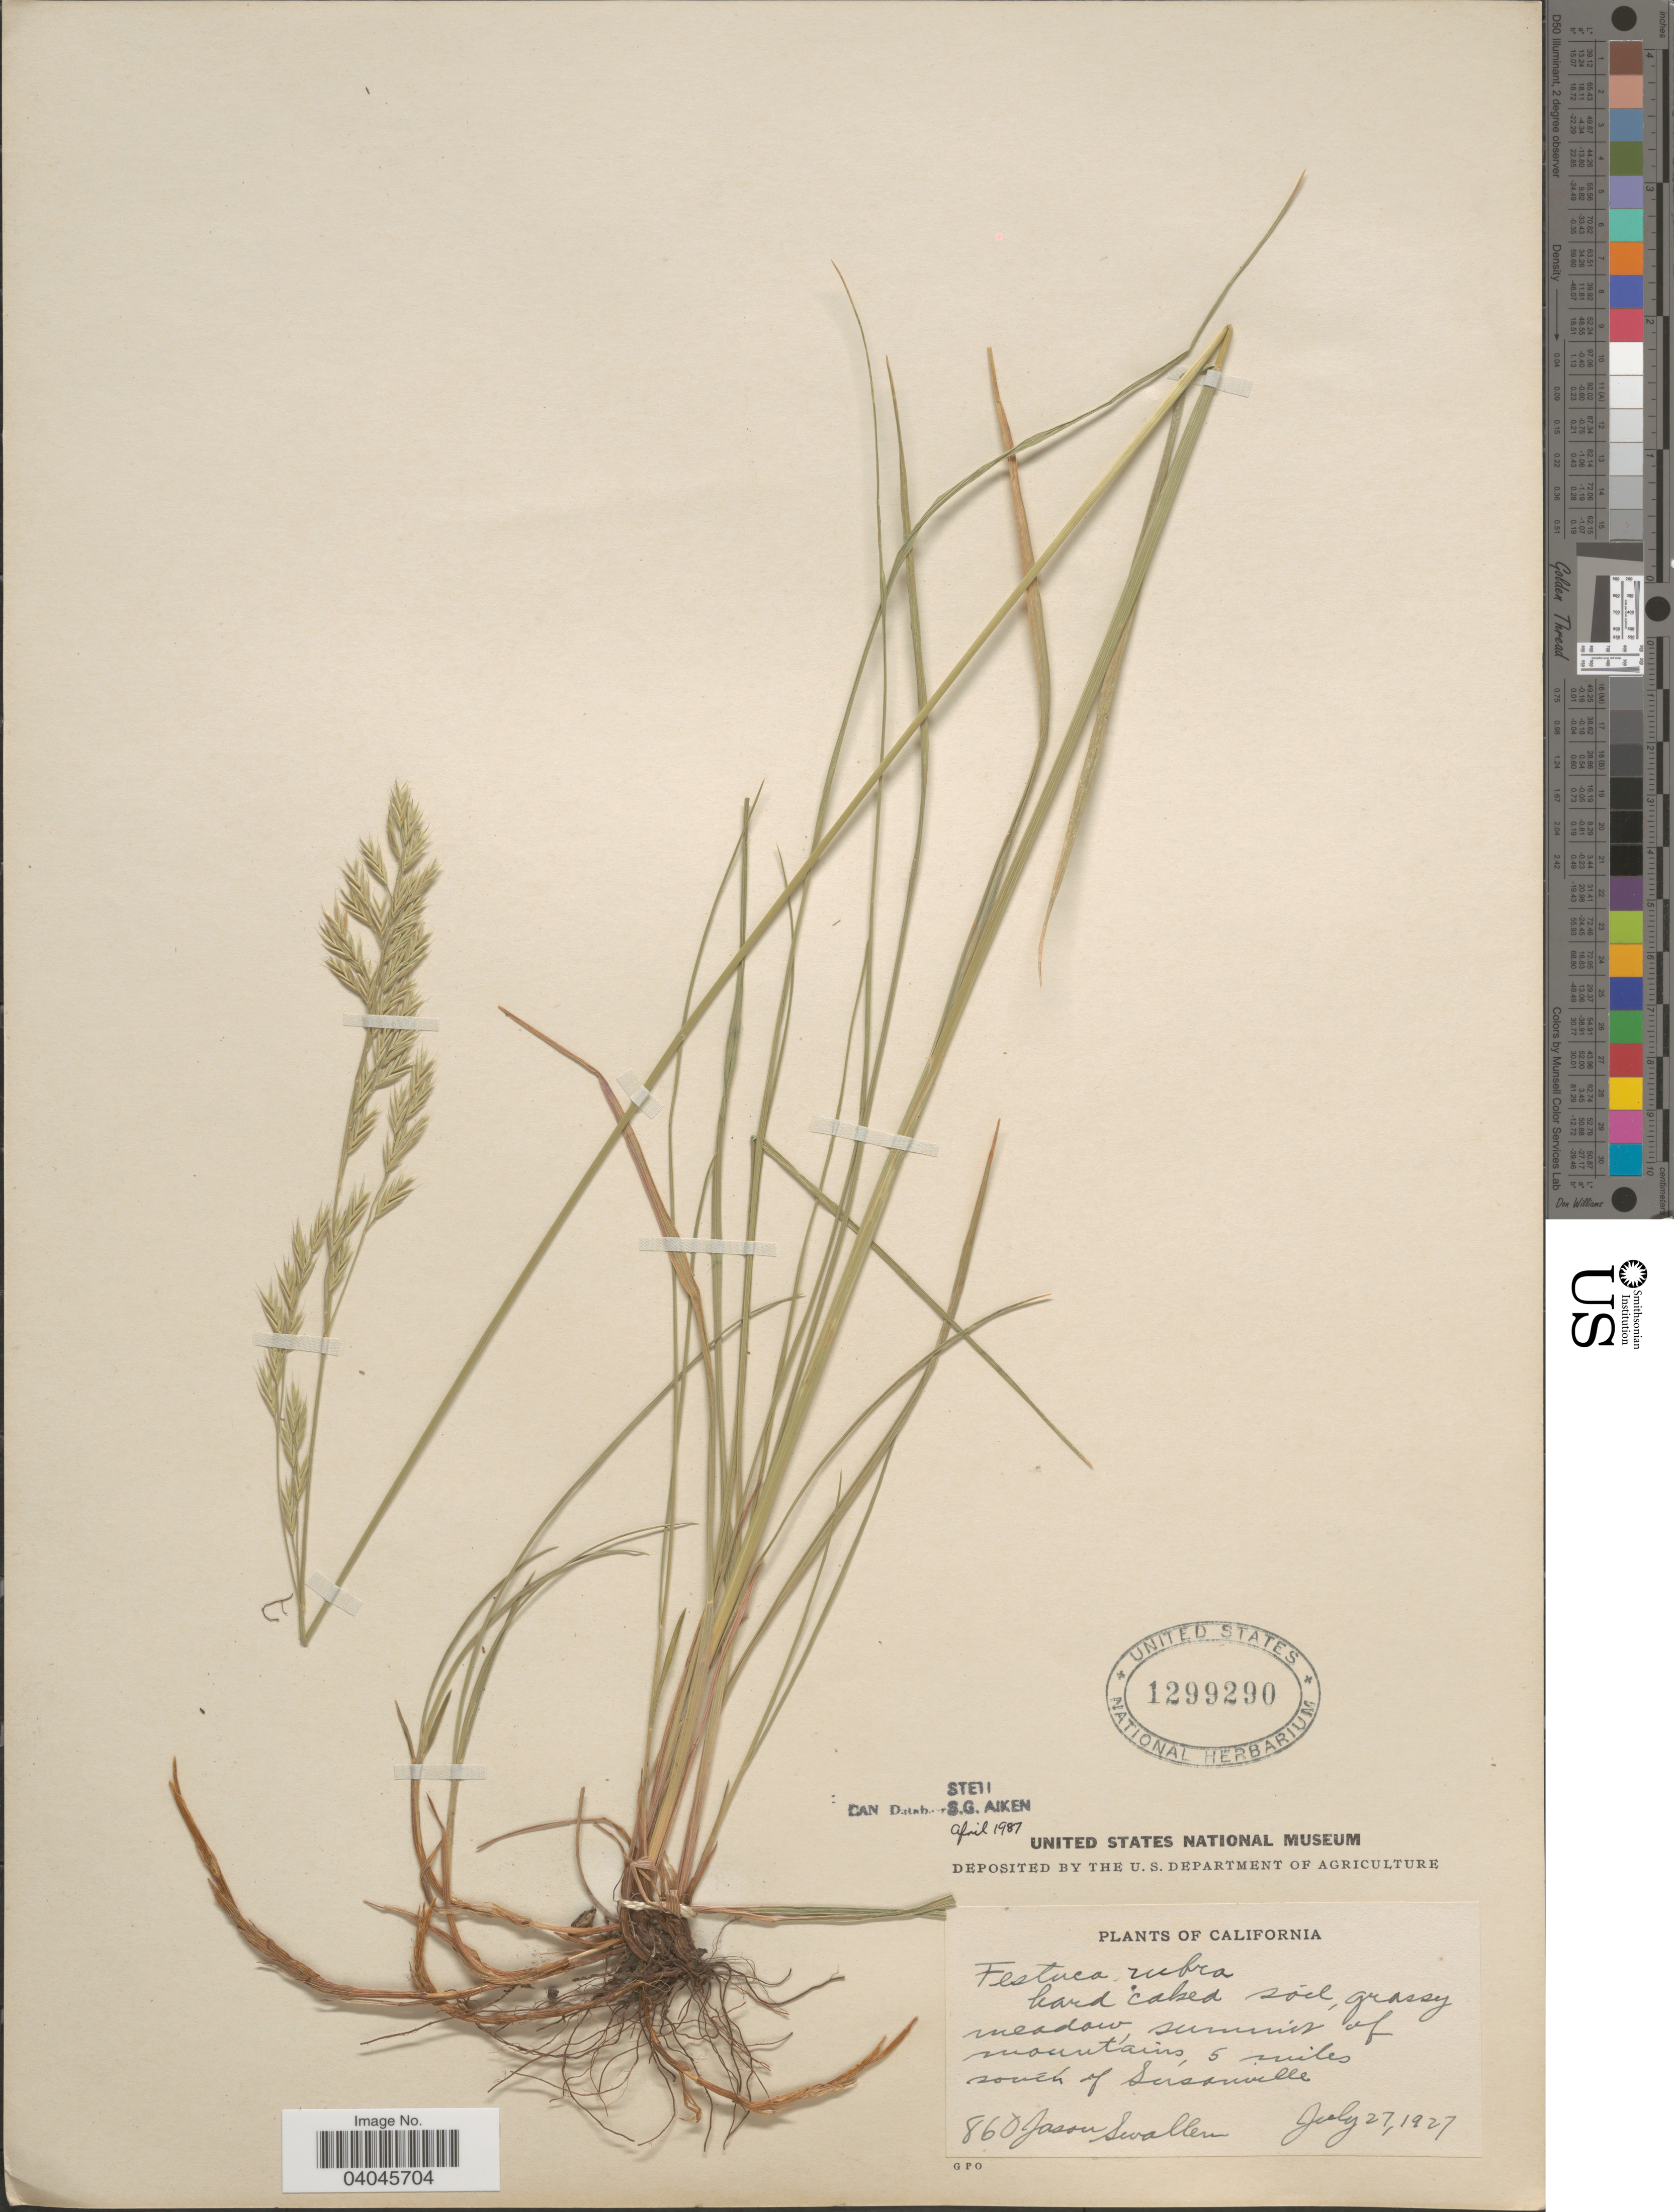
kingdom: Plantae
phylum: Tracheophyta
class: Liliopsida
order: Poales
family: Poaceae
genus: Festuca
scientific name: Festuca rubra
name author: L.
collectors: J. R. Swallen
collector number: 860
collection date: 1927-07-27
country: United States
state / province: California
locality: Summit of mountains, 5 miles south of Susanville.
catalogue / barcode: US 1299290